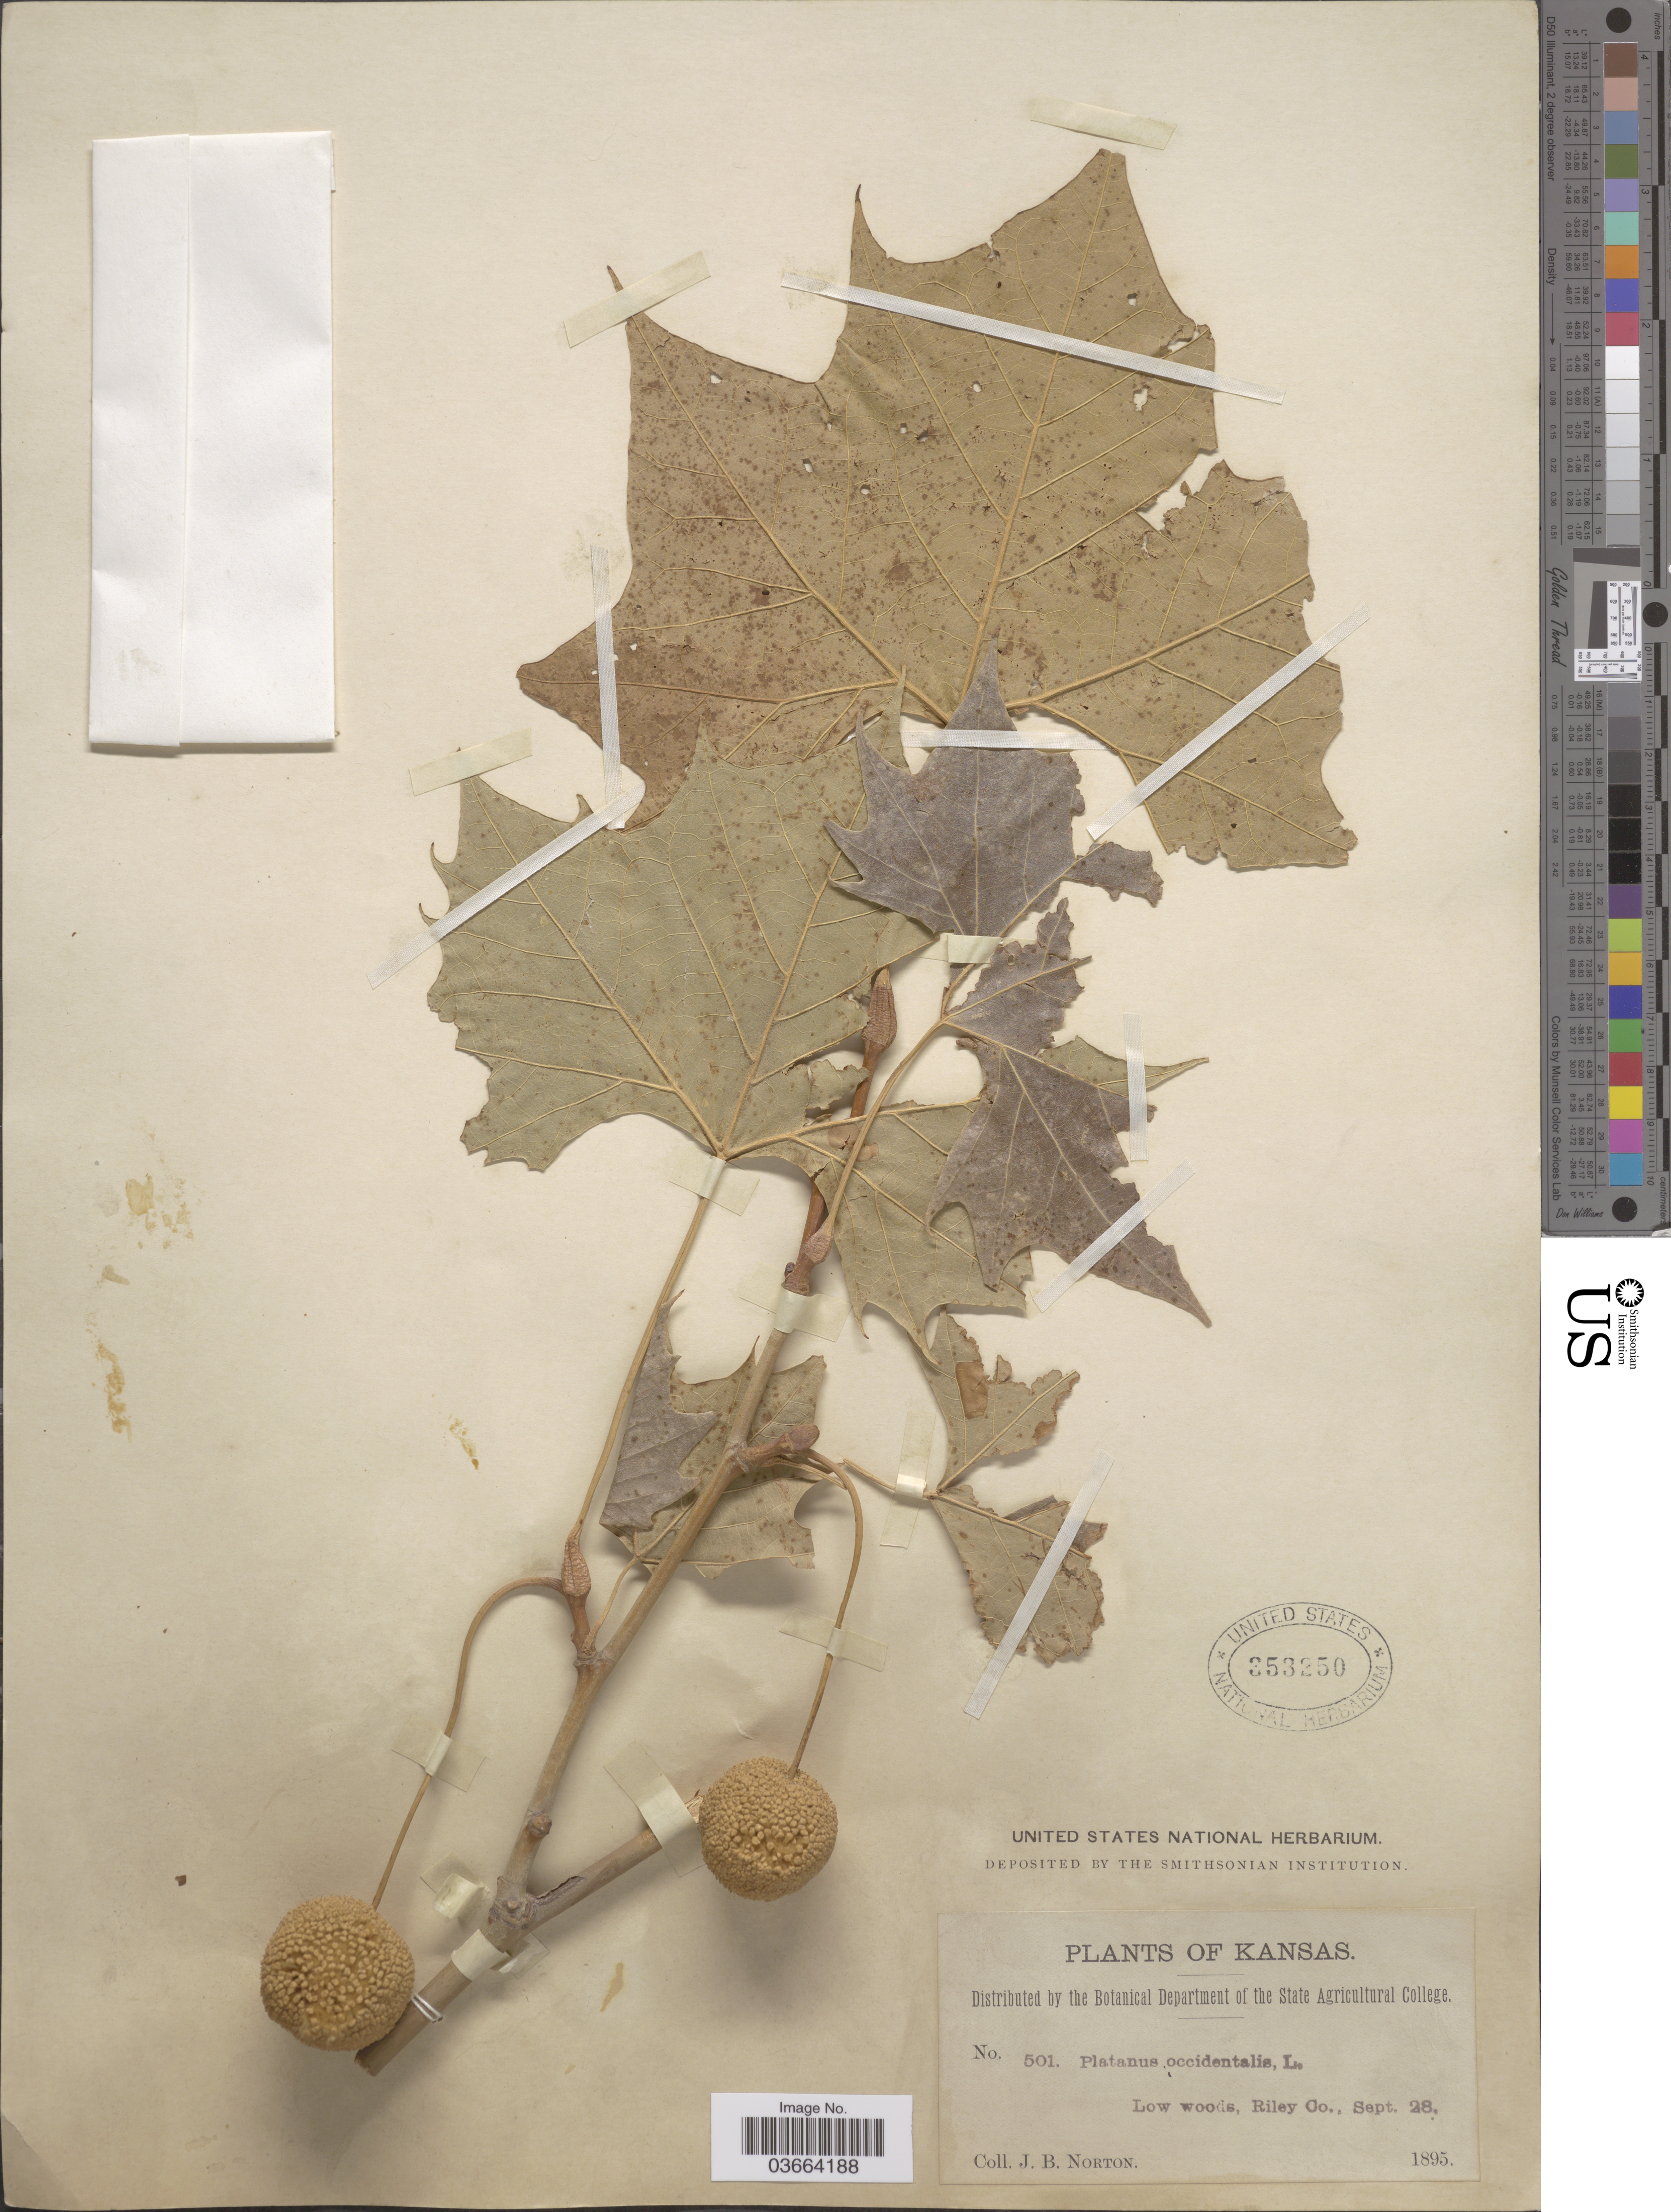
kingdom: Plantae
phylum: Tracheophyta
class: Magnoliopsida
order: Proteales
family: Platanaceae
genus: Platanus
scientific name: Platanus occidentalis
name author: L.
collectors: J. B. Norton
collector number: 501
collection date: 1895-09-28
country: United States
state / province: Kansas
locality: Low woods, Riley Co.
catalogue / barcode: US 353250